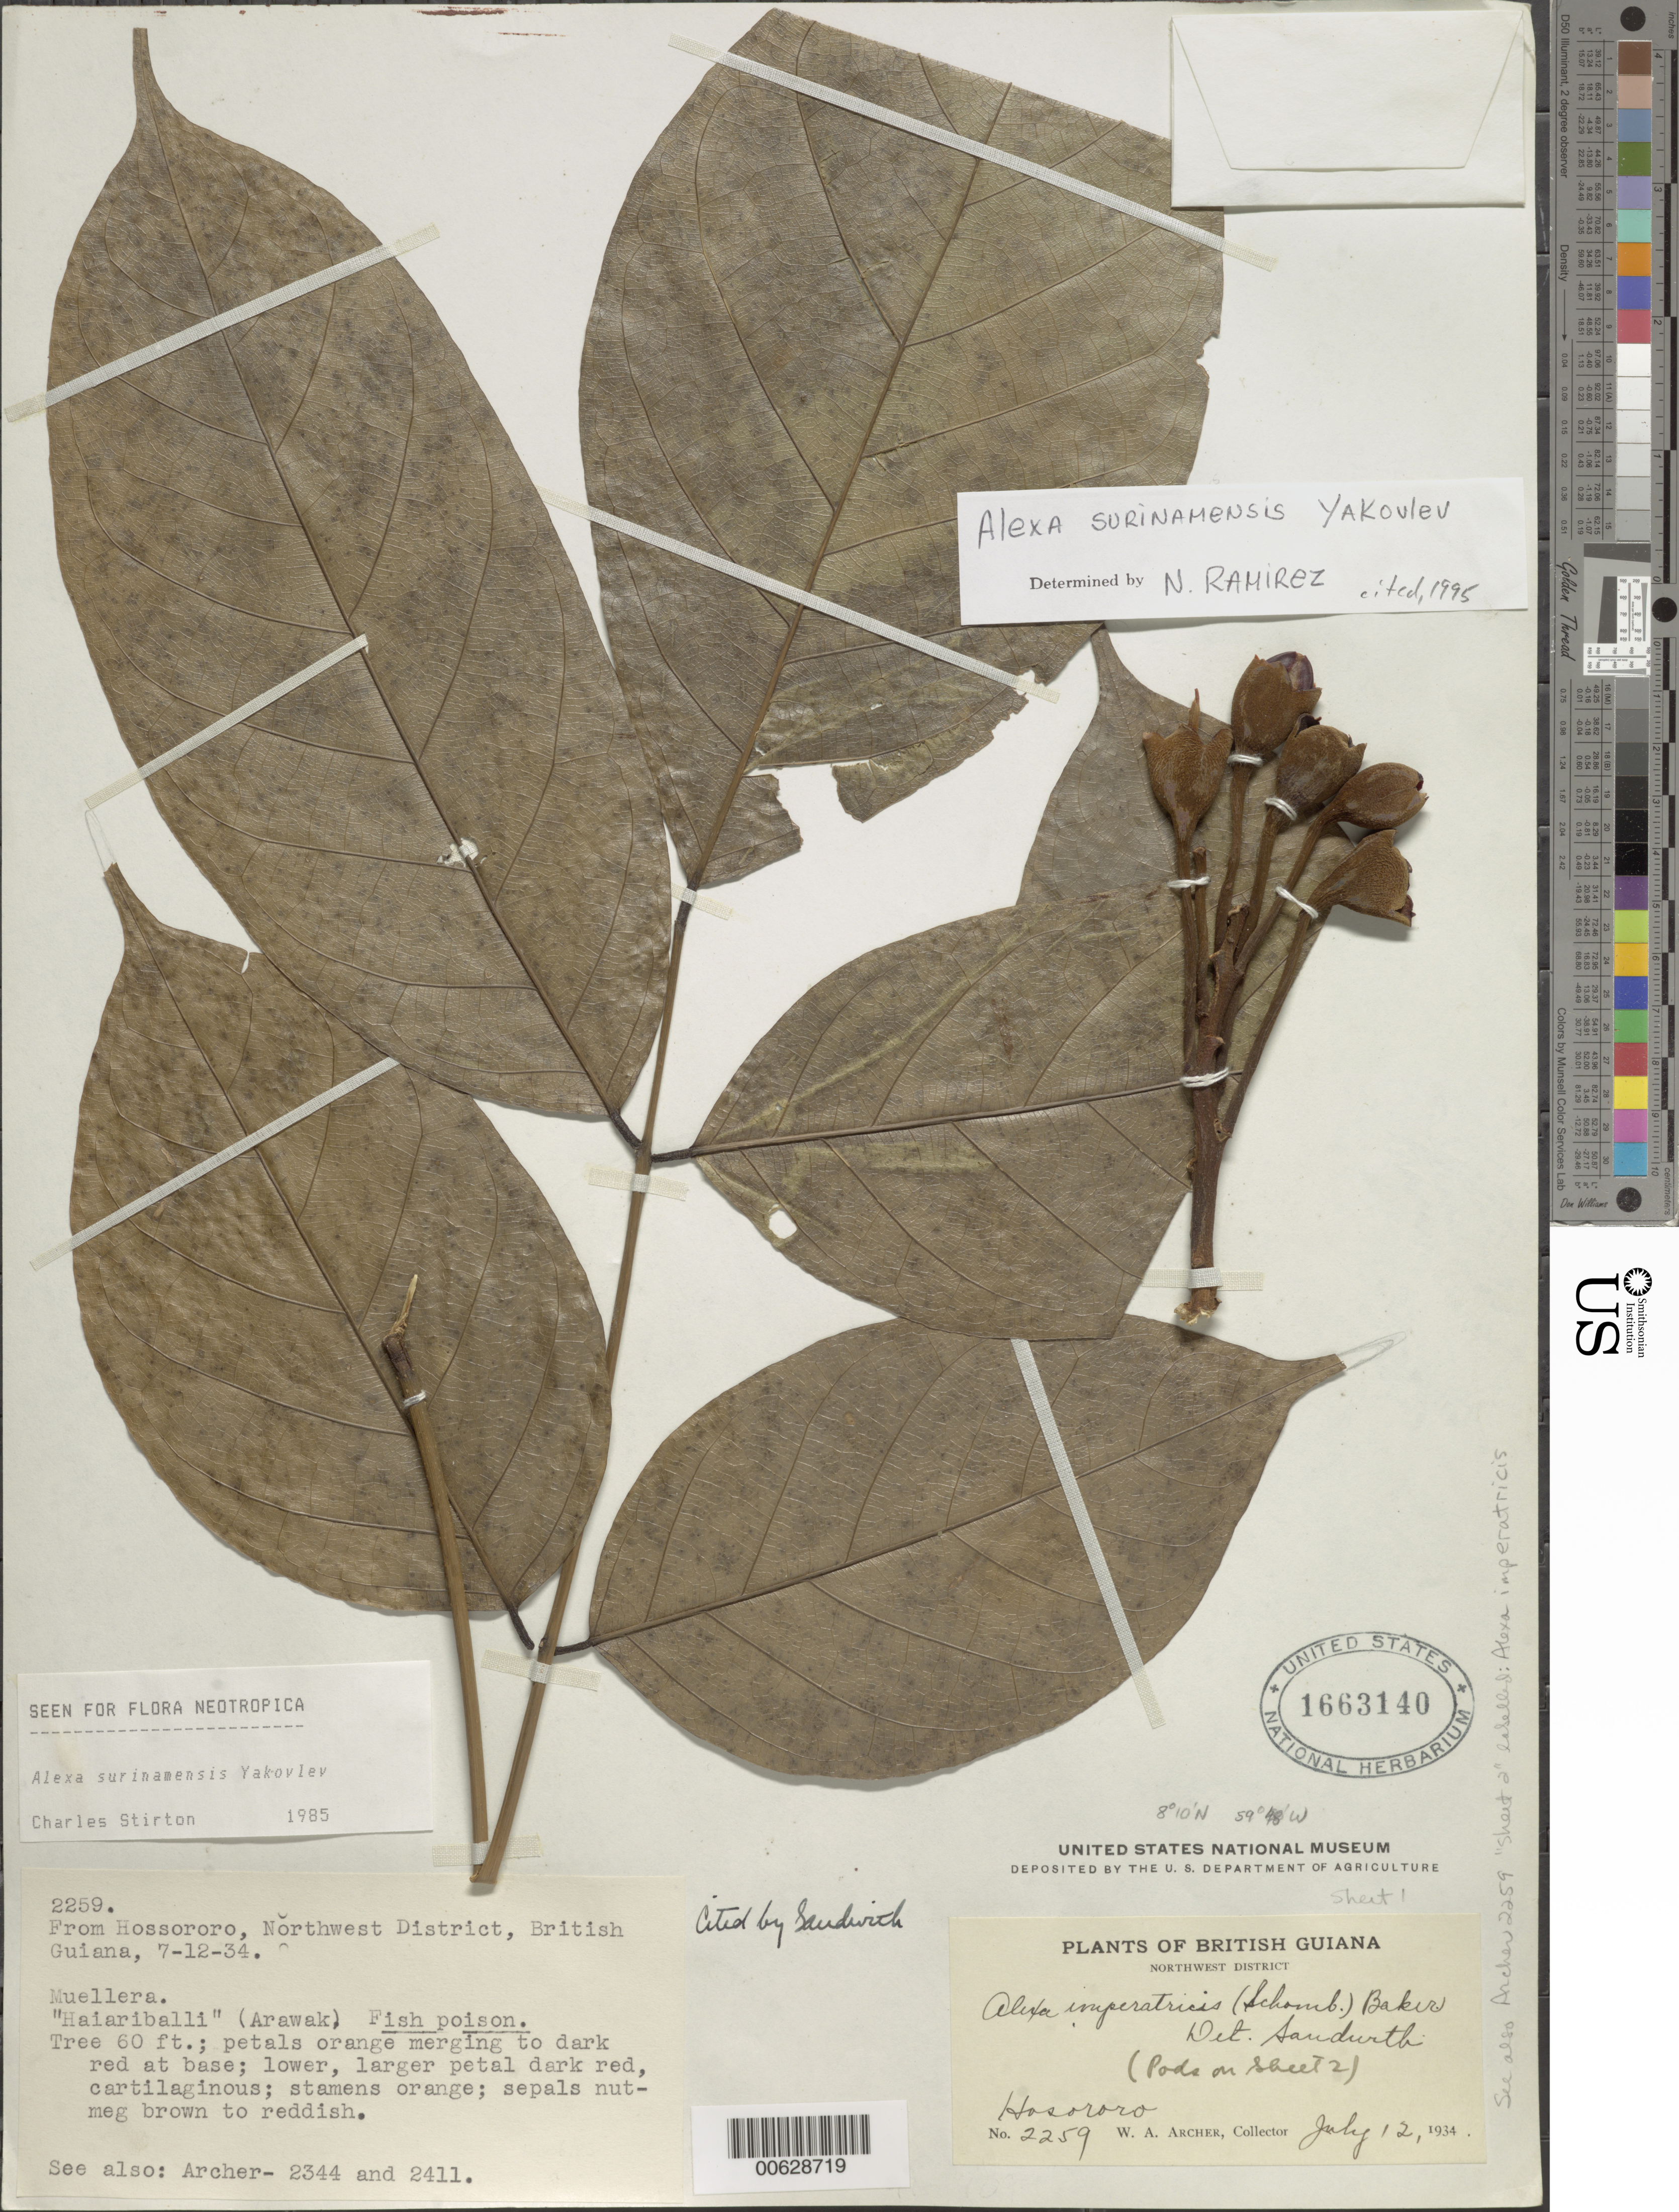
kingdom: Plantae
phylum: Tracheophyta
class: Magnoliopsida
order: Fabales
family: Fabaceae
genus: Alexa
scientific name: Alexa surinamensis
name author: Yakovlev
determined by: Ramírez, N.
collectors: W. A. Archer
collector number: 2259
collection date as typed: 12-Jul-34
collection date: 1934-07-12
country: Guyana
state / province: Barima-Waini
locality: Hosororo, NW Dist.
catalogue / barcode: US 1663140